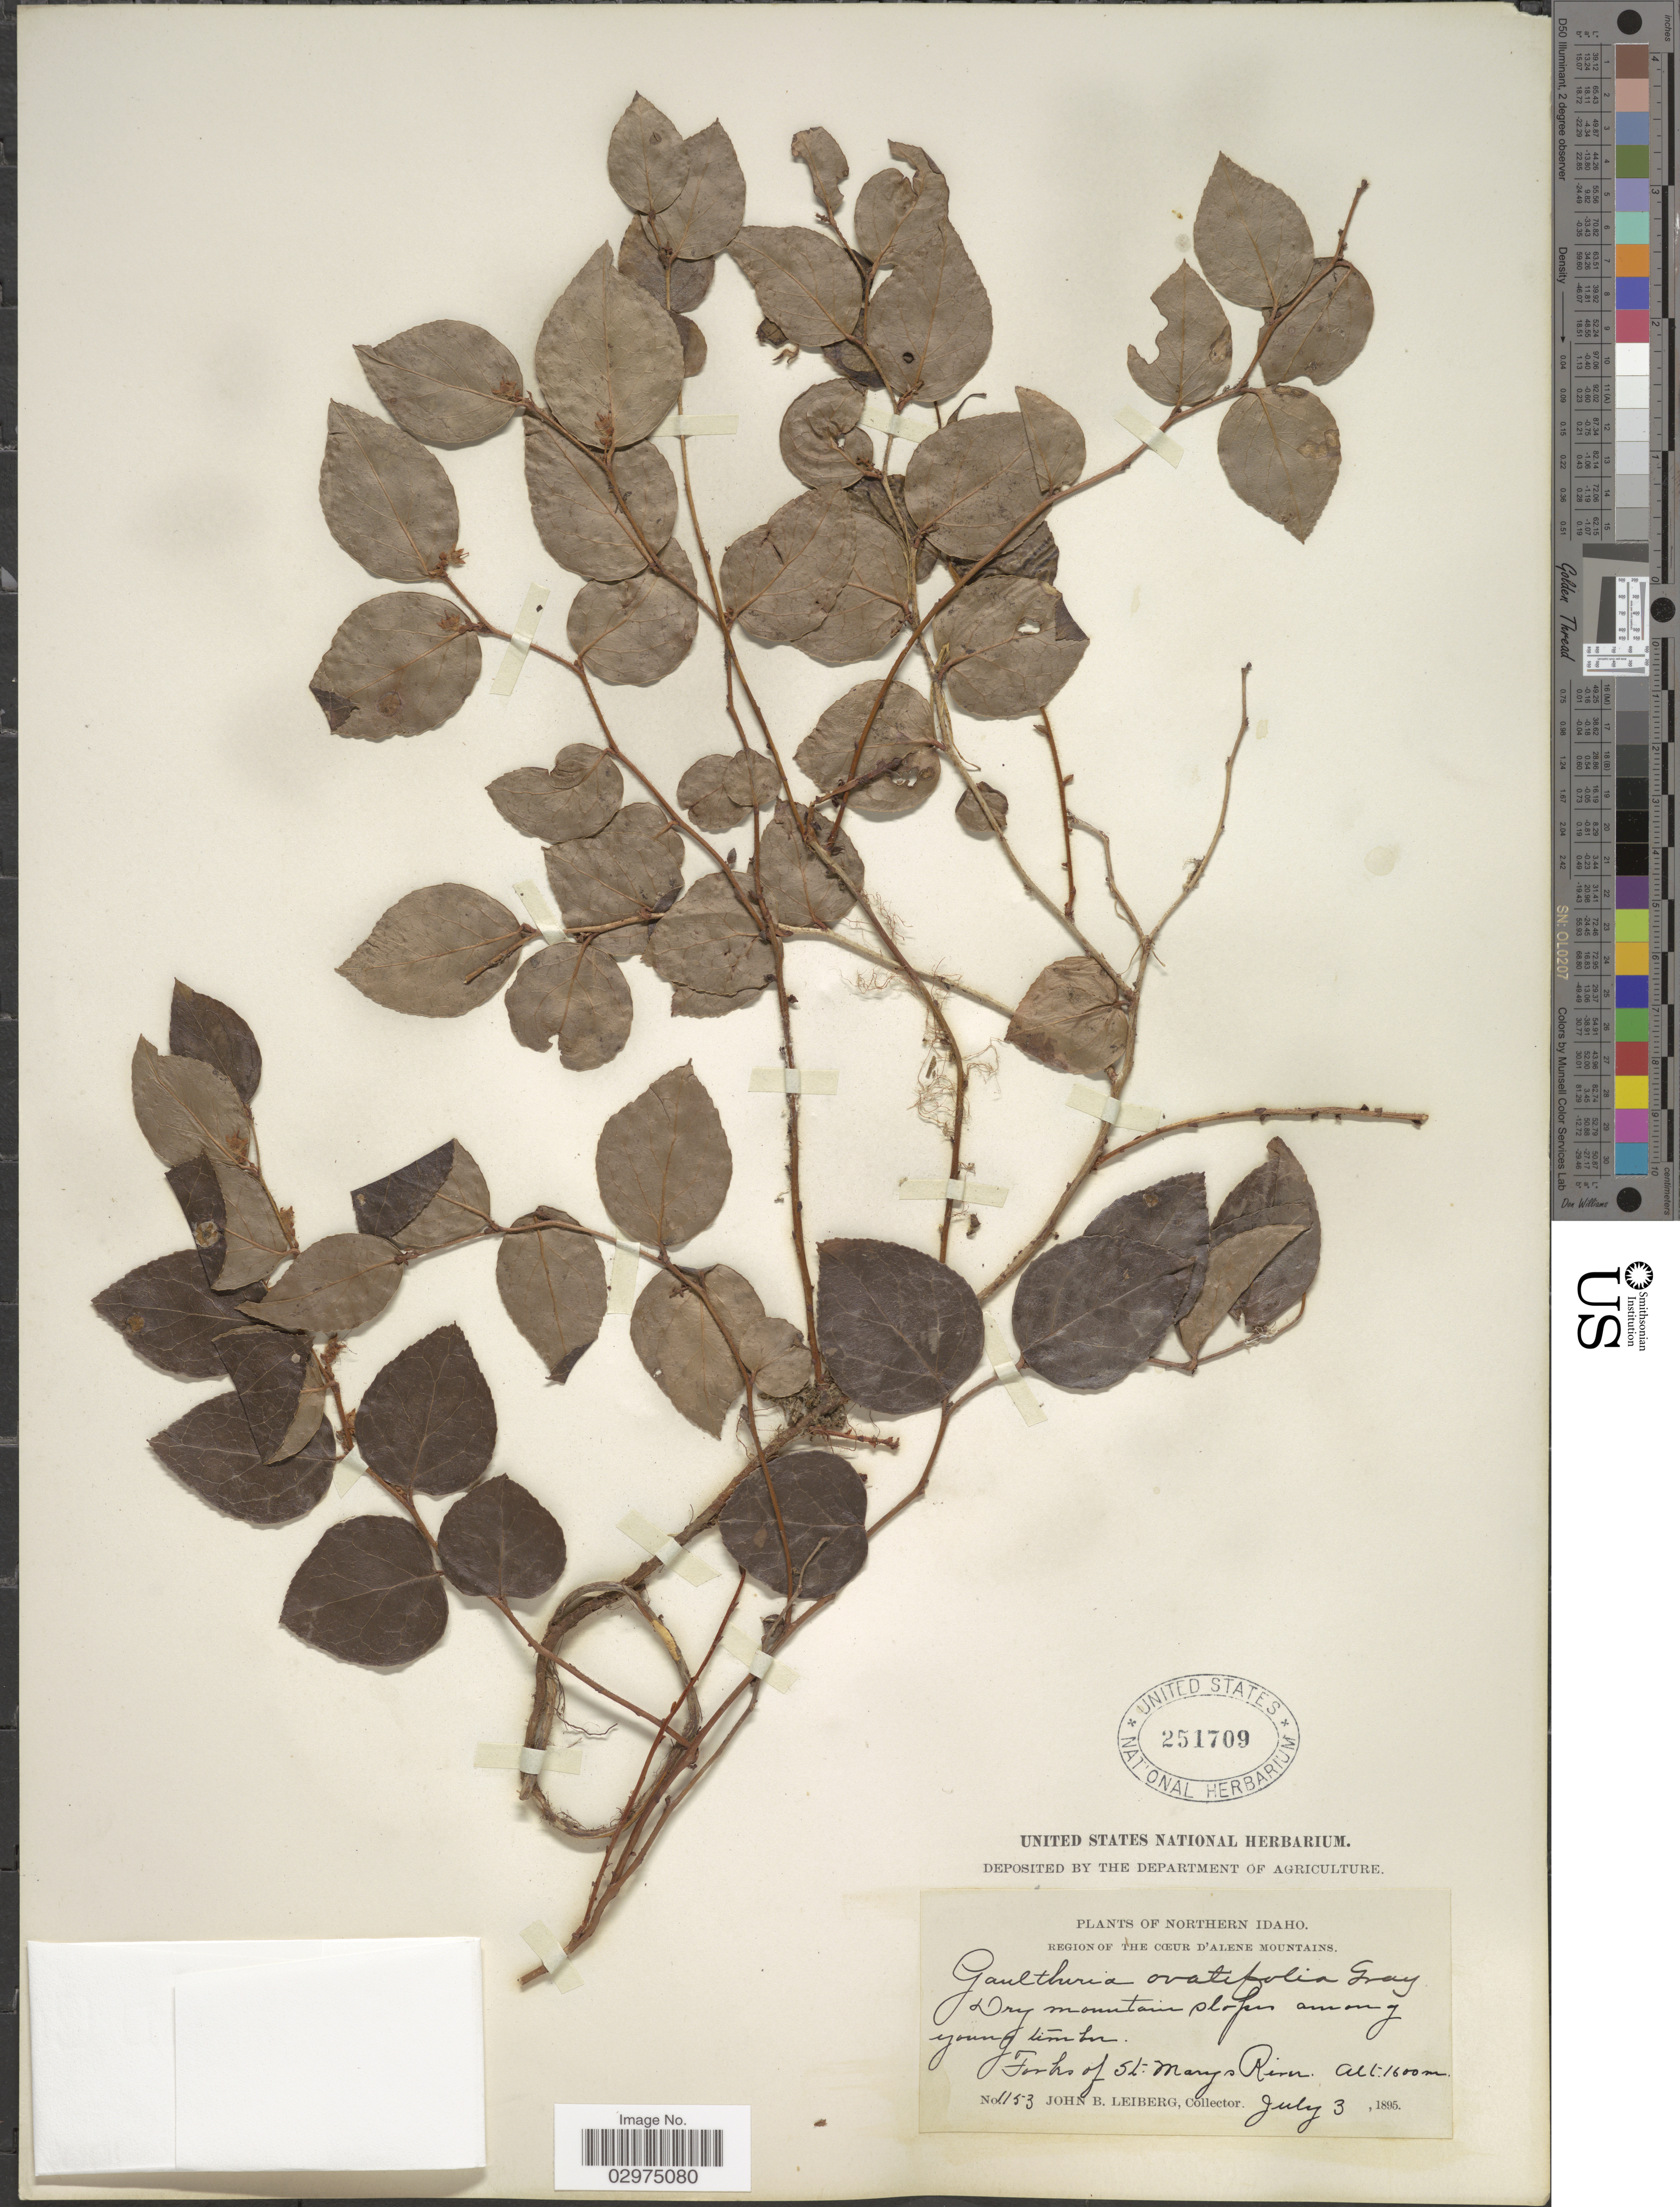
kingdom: Plantae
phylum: Tracheophyta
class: Magnoliopsida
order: Ericales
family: Ericaceae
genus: Gaultheria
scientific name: Gaultheria ovatifolia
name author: A. Gray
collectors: J. B. Leiberg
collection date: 1895-07-03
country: United States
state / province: Idaho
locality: Northern Idaho. Region of the Coeur d'Alene Mountains. Forks of St. Marys River.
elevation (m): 1600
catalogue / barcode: US 251709